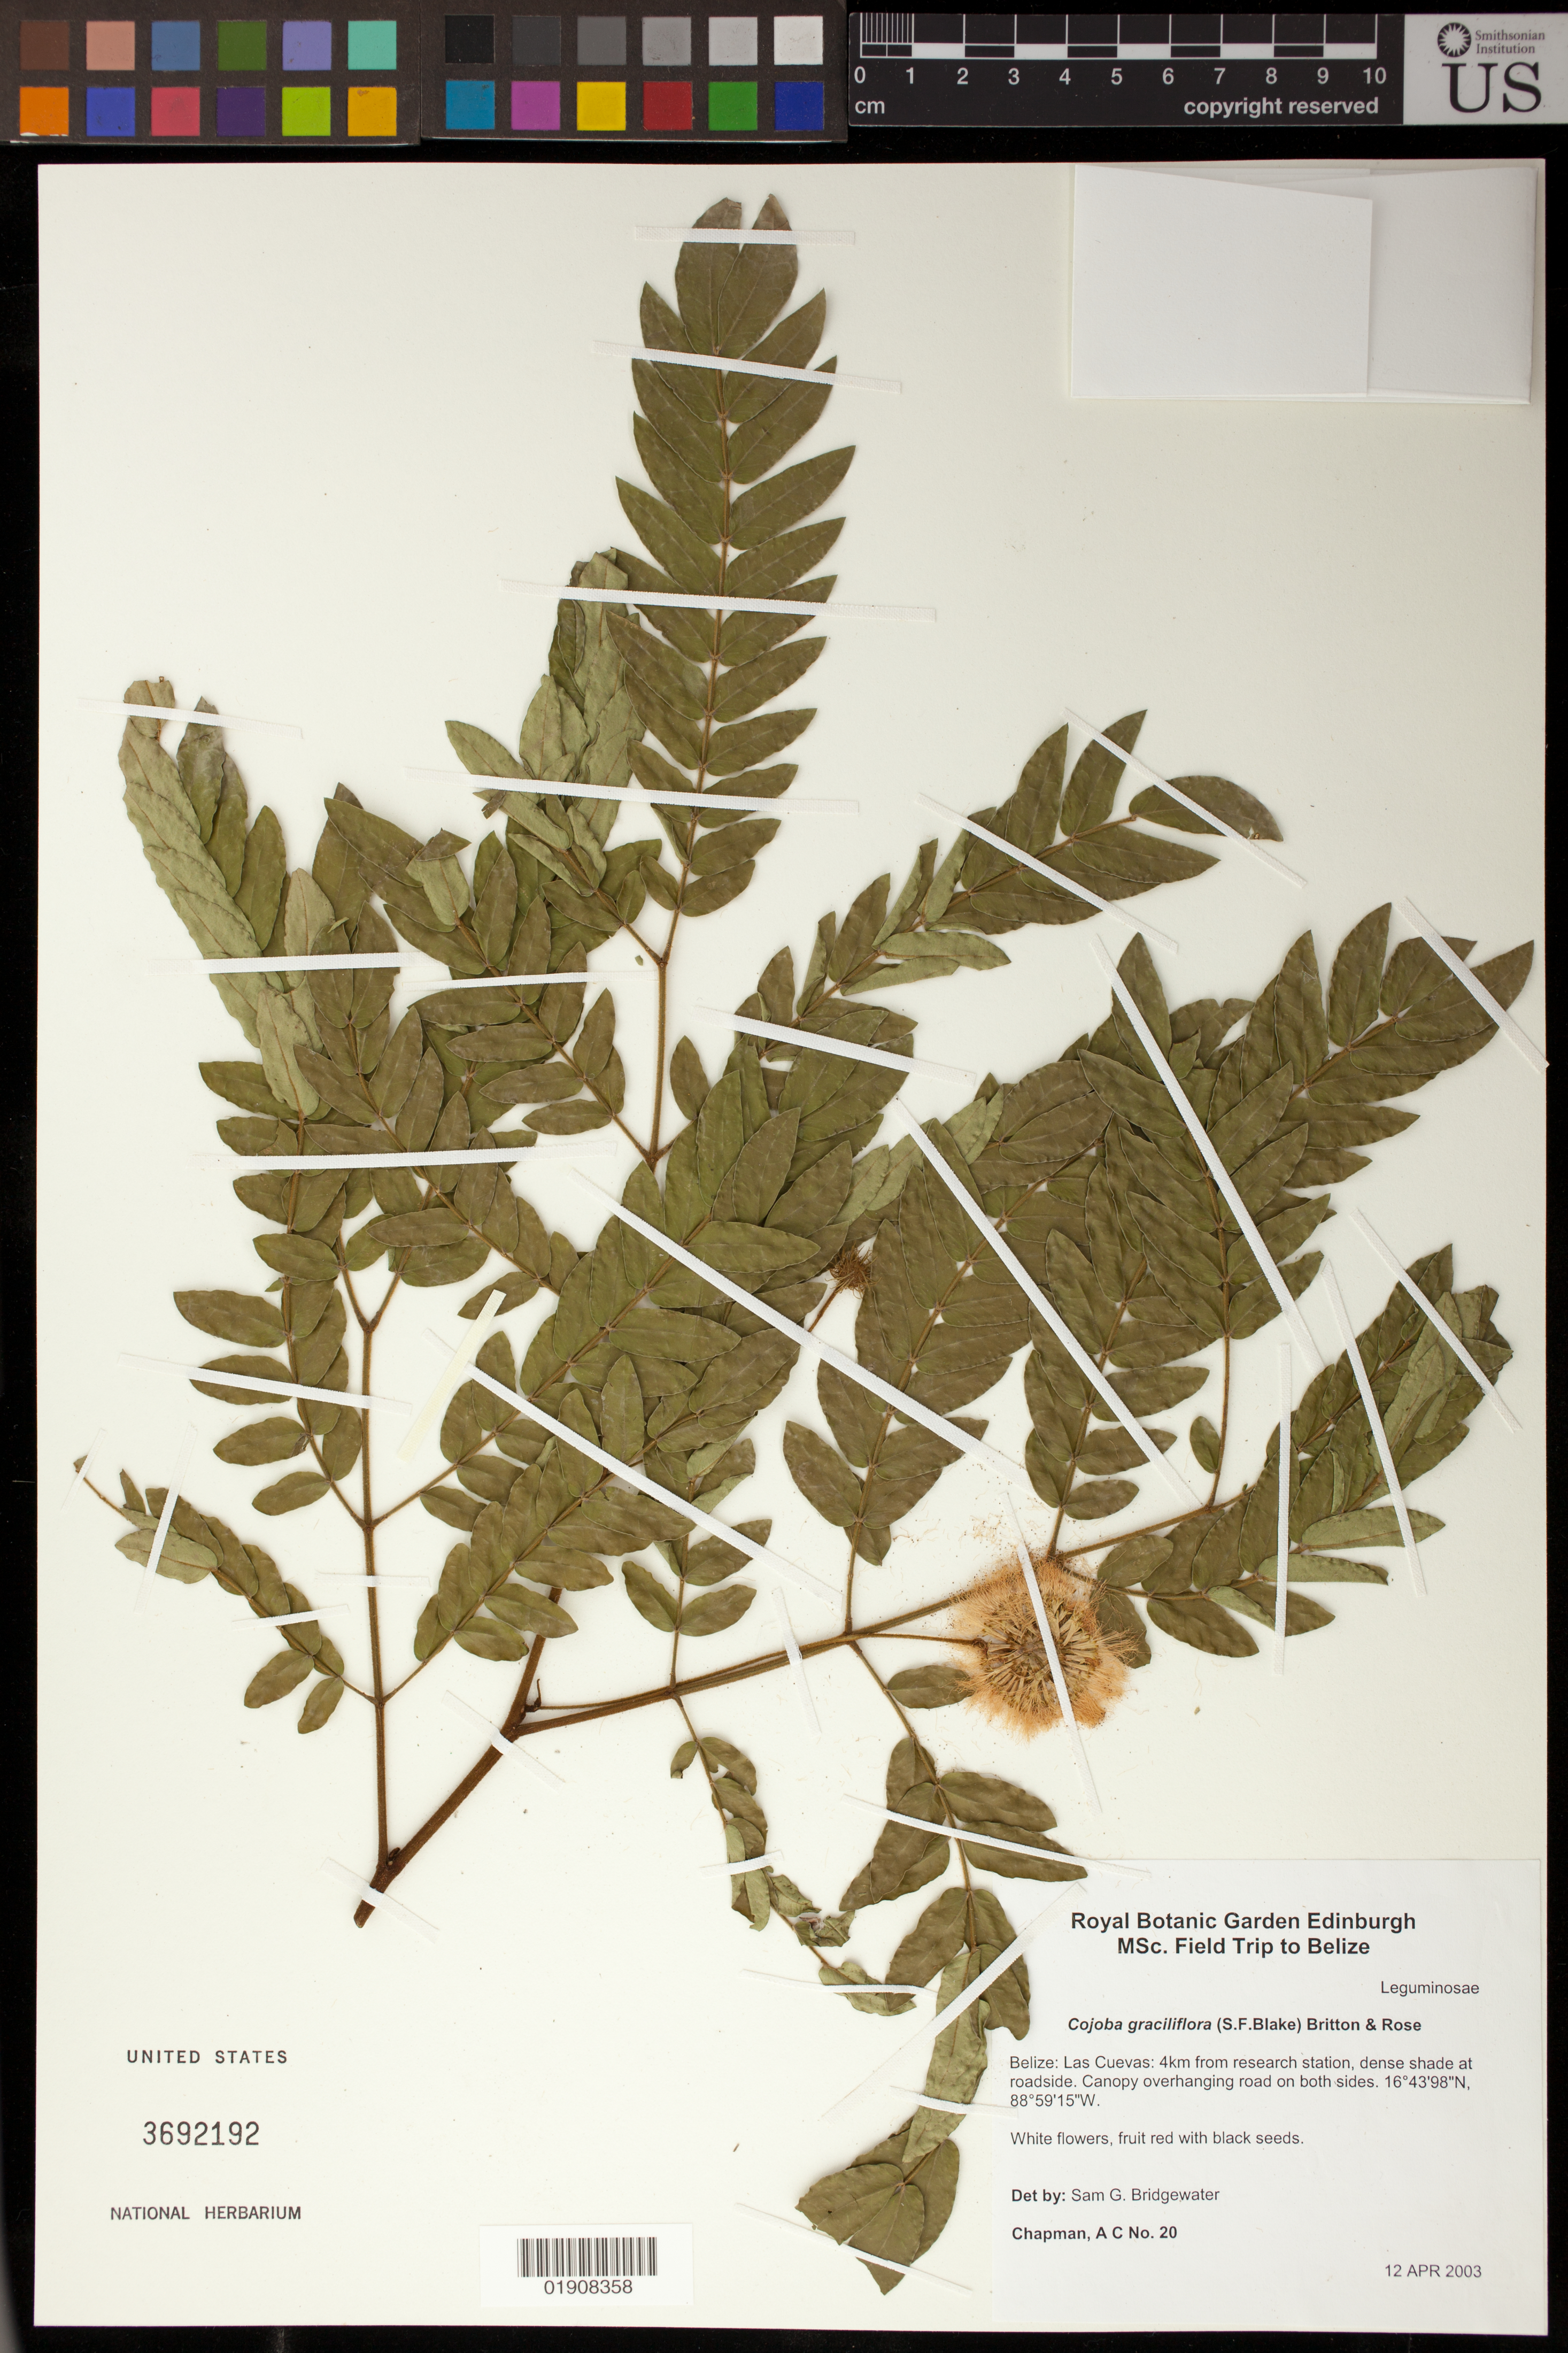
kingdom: Plantae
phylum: Tracheophyta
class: Magnoliopsida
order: Fabales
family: Fabaceae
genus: Cojoba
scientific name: Cojoba graciliflora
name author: (S.F. Blake) Britton & Rose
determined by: Bridgewater, S.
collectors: A. Chapman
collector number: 20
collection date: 2003-04-12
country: Belize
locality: Las Cuevas: 4km from research station.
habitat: Dense shade at roadside. Canopy overhanging road on both sides.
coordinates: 16 43 98 N, 88 59 15 W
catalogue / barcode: US 3692192